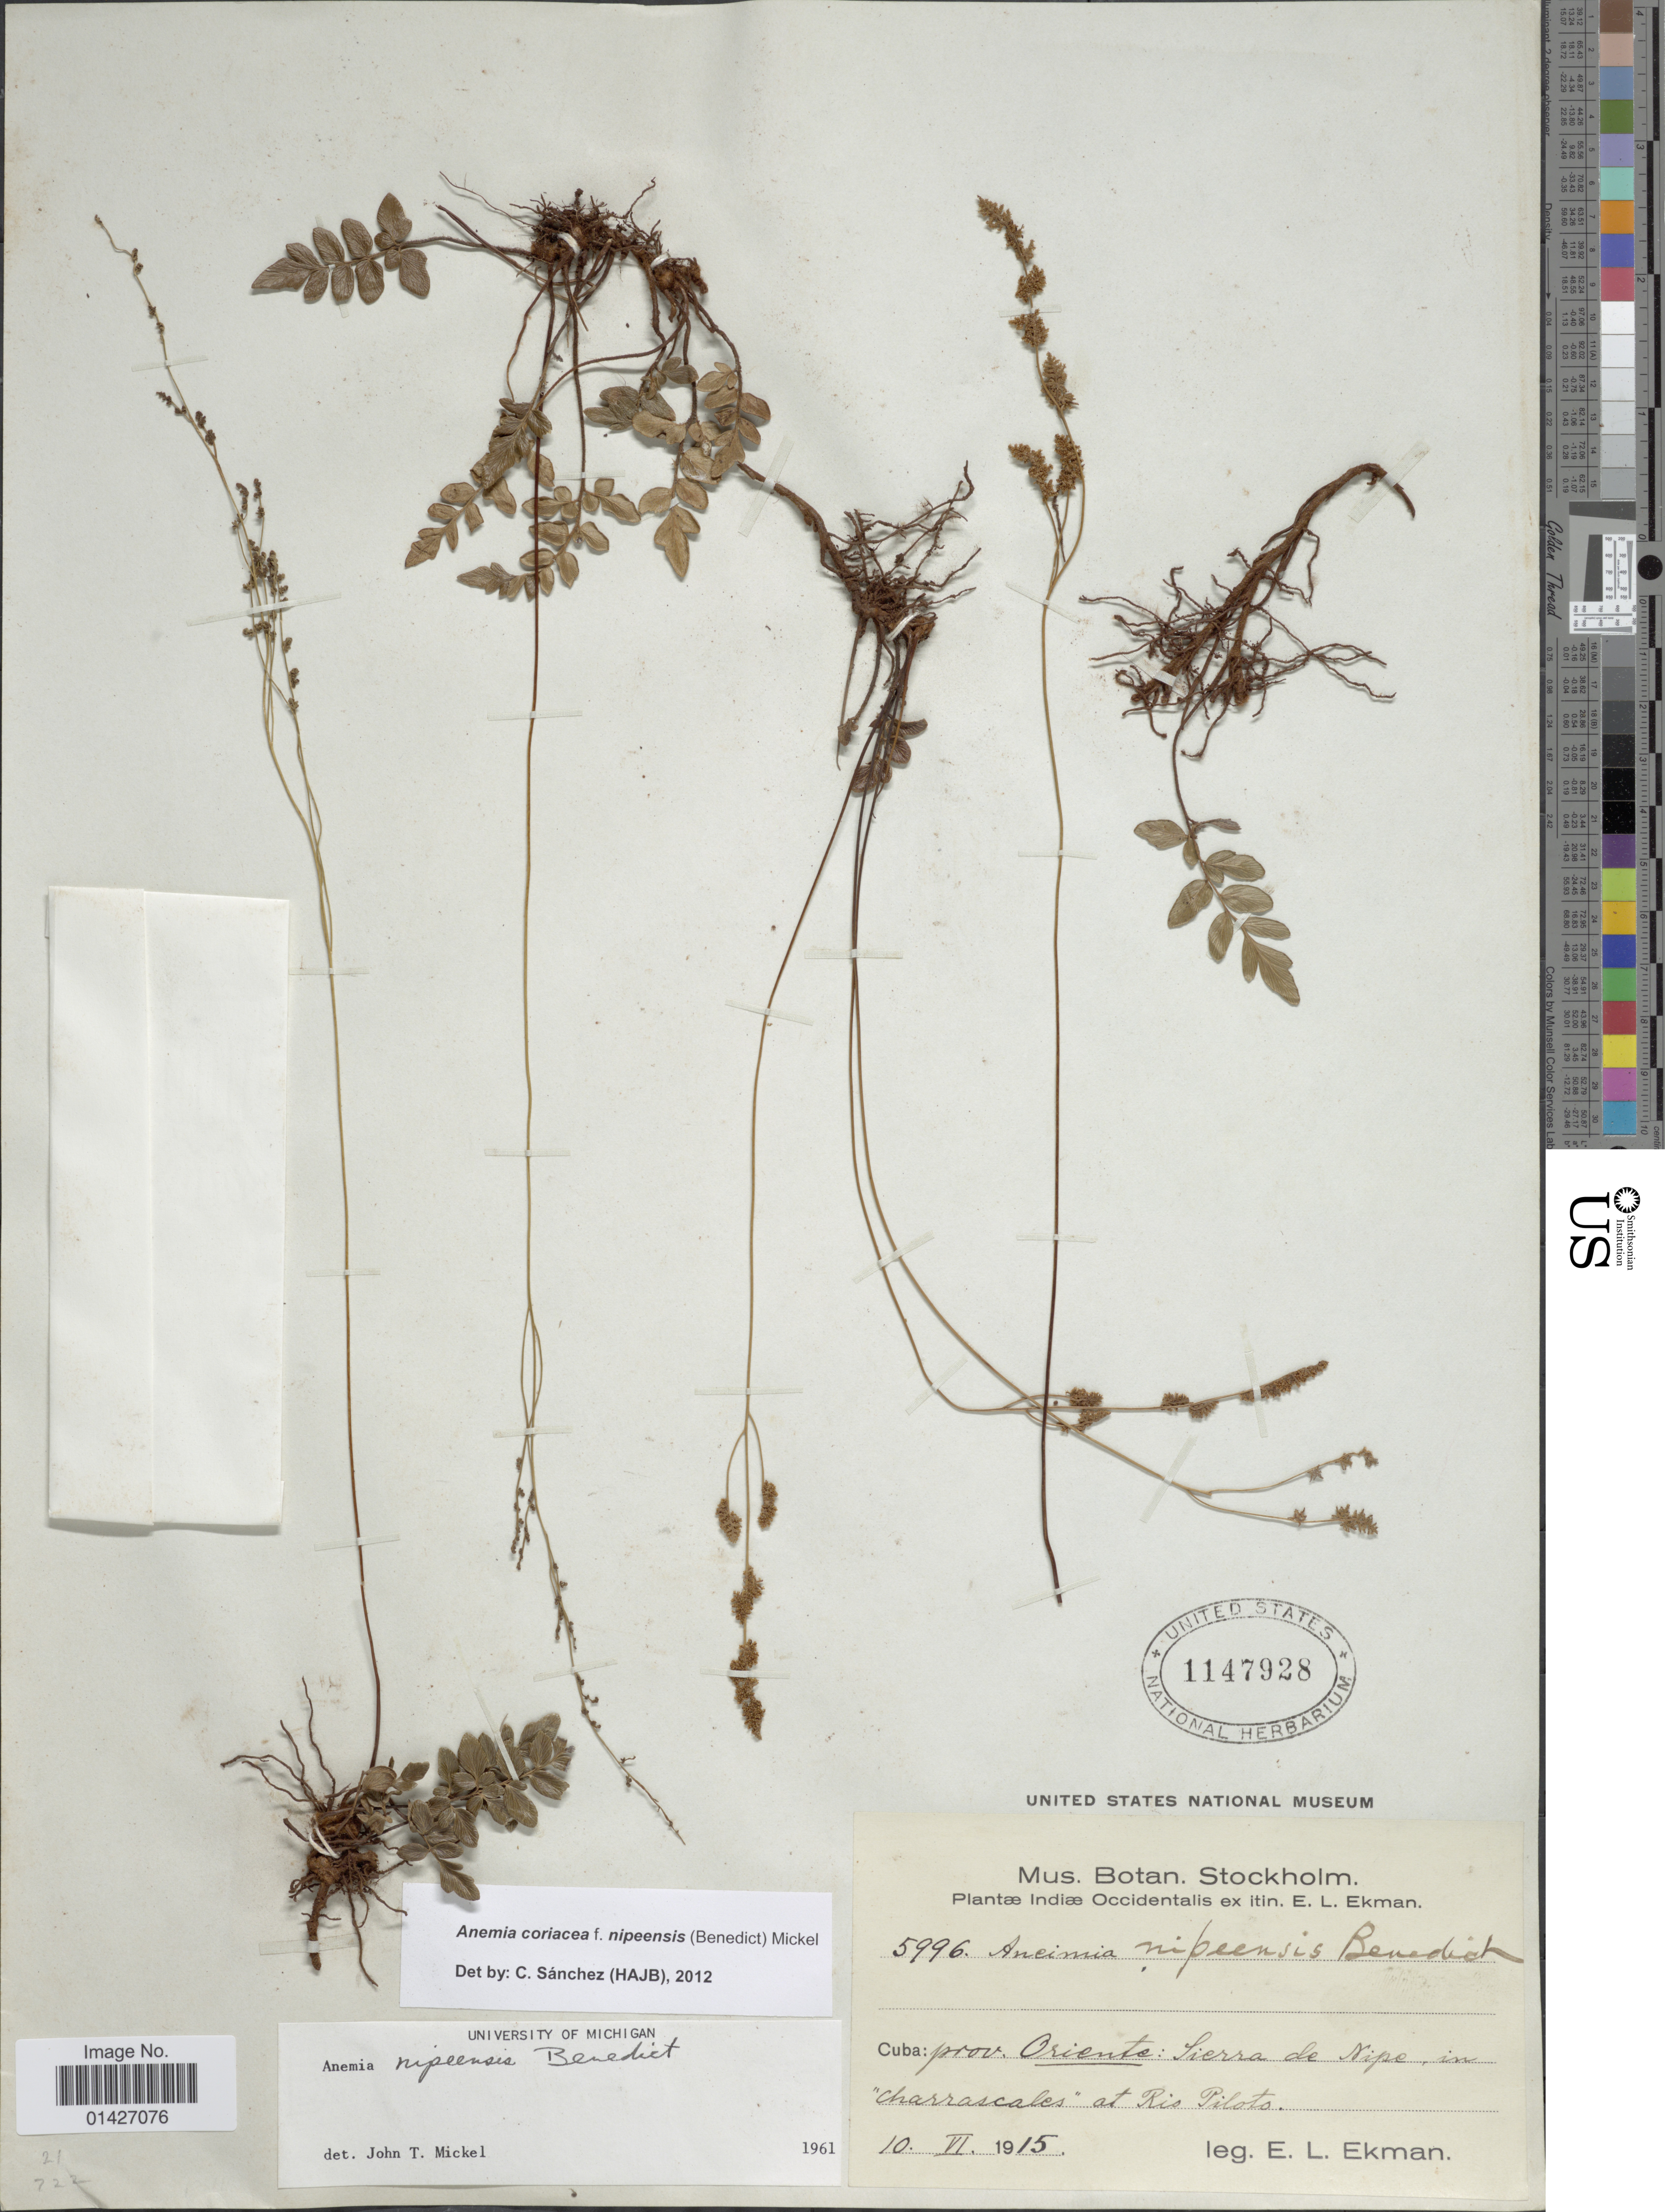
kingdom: Plantae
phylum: Tracheophyta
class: Polypodiopsida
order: Schizaeales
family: Anemiaceae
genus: Anemia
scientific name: Anemia coriacea f. nipeensis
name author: (Benedict) Mickel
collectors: E. L. Ekman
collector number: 5996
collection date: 1915-06-10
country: Cuba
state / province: Oriente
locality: Sierra de Nipe, in "charrascales" at Rio Piloto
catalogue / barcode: US 1147928